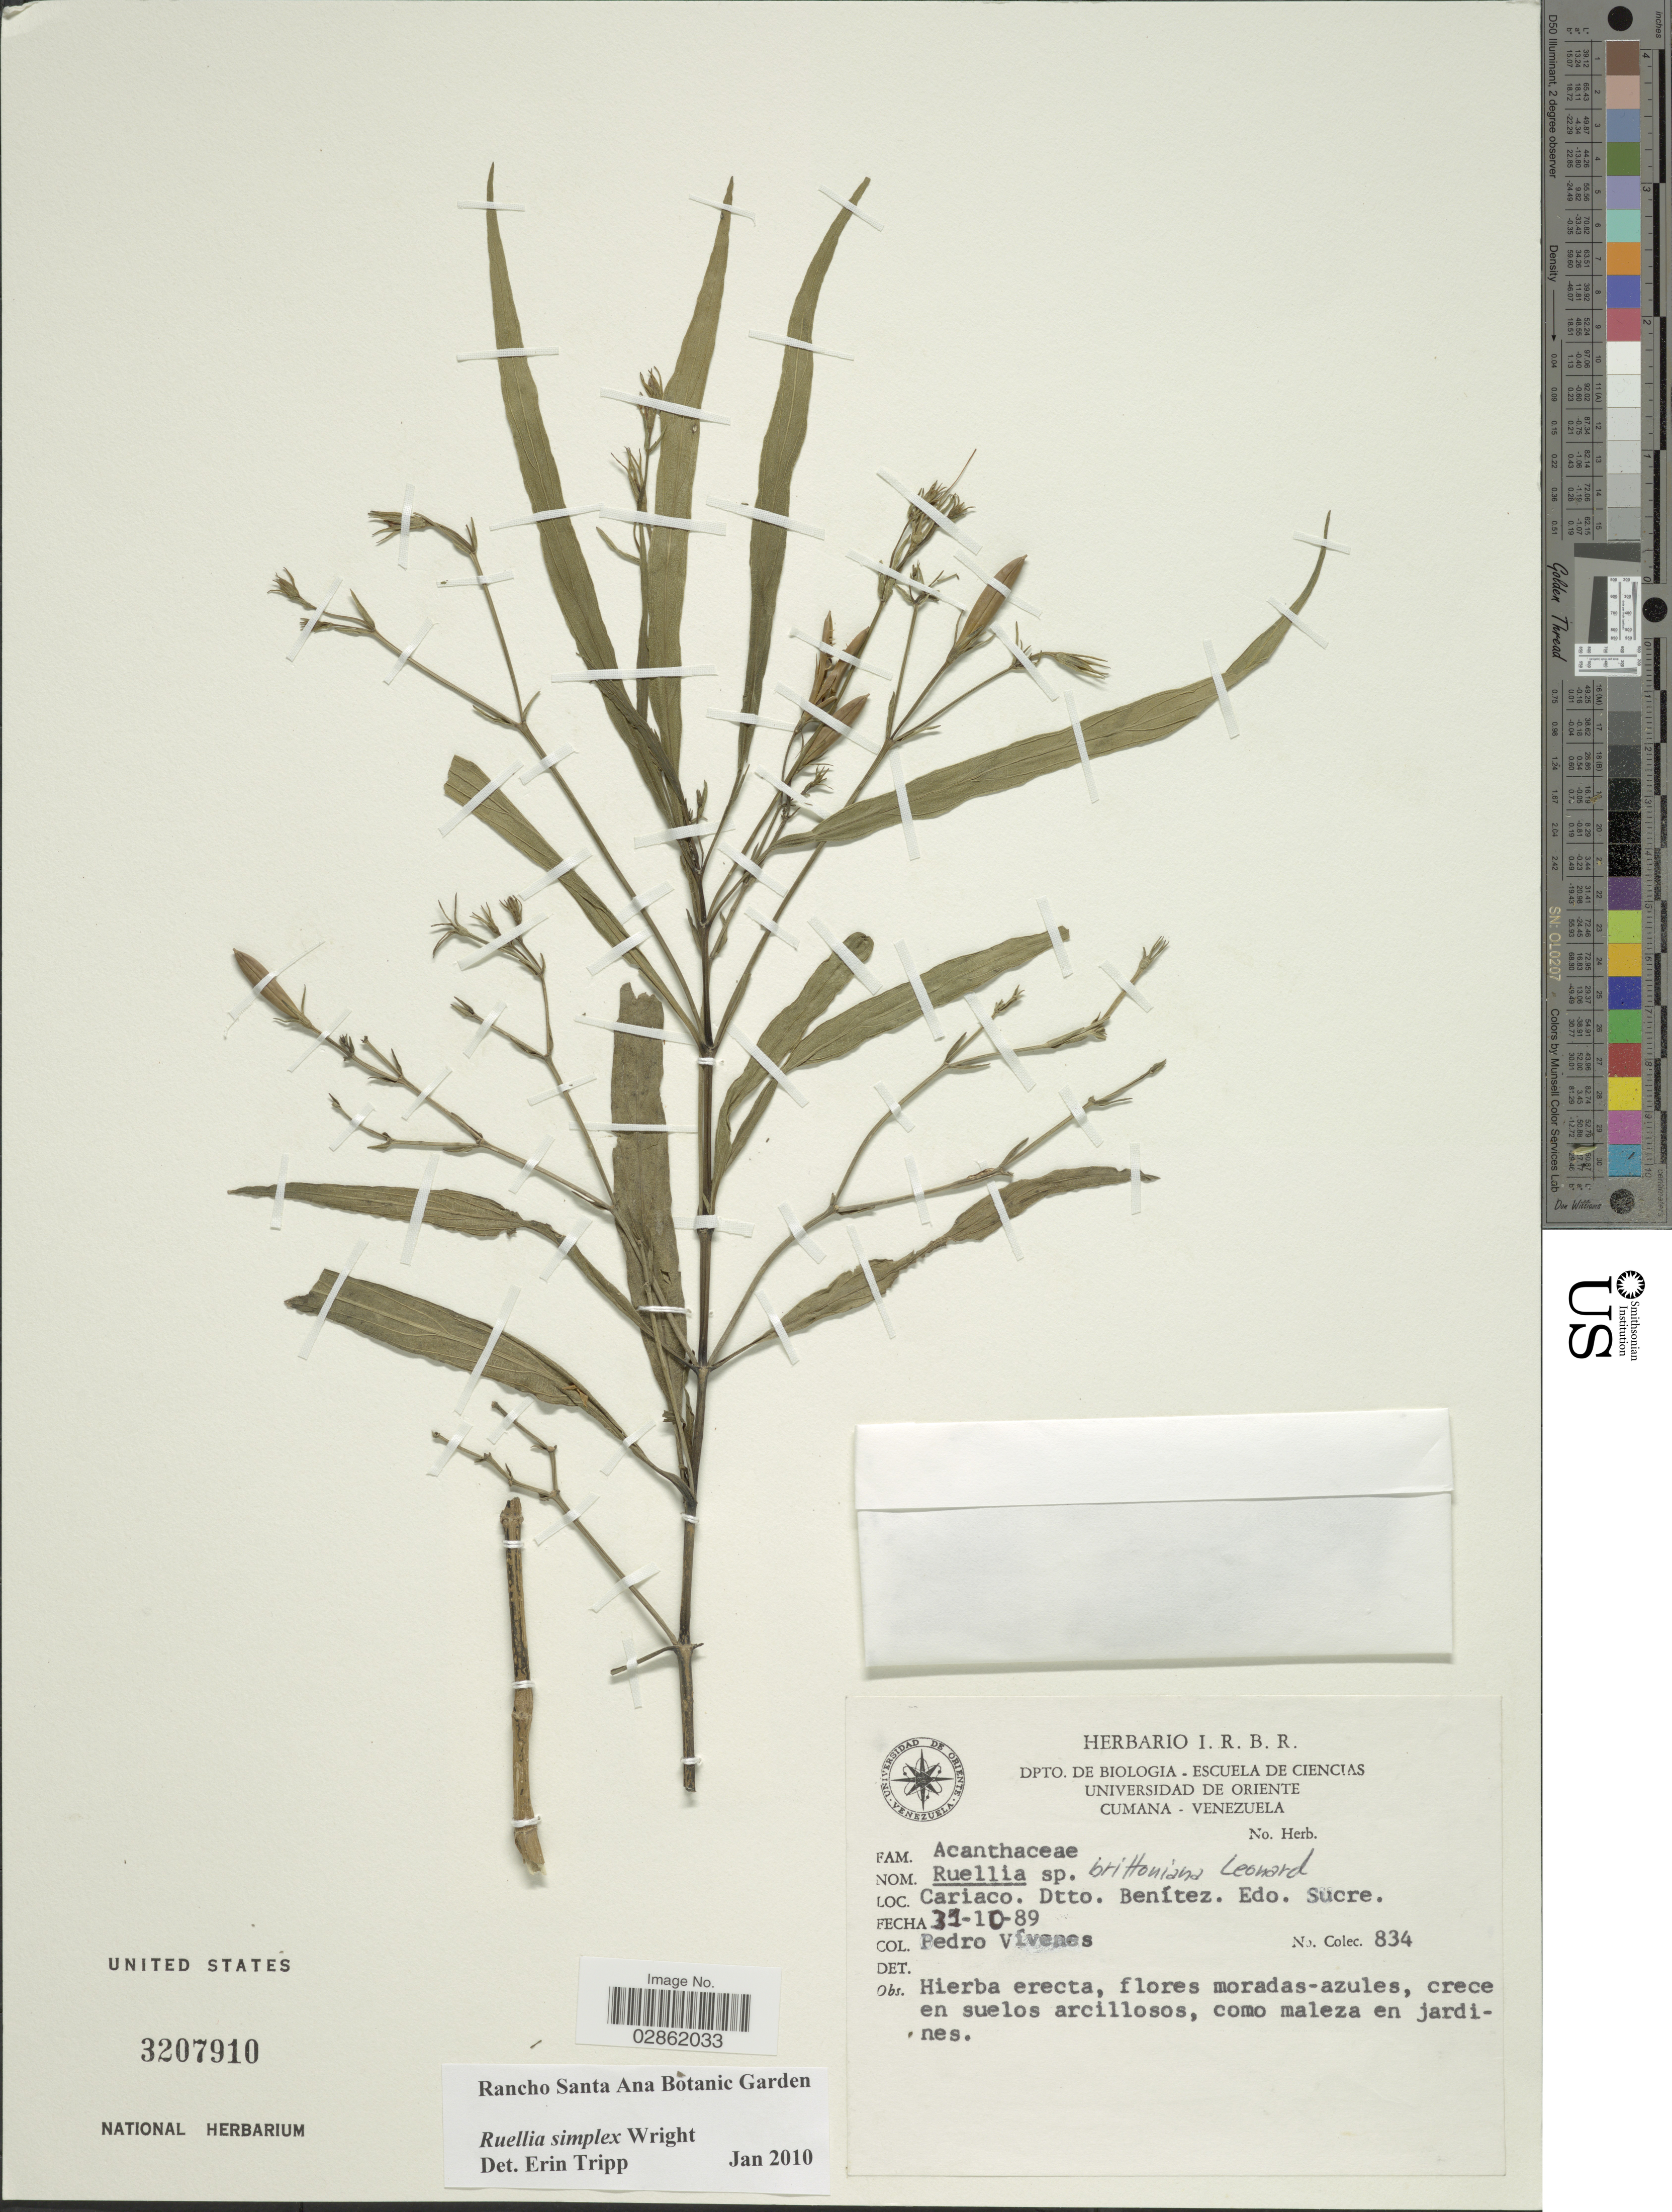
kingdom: Plantae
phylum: Tracheophyta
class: Magnoliopsida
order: Lamiales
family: Acanthaceae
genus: Ruellia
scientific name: Ruellia simplex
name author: C. Wright in Sauvalle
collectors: P. Vivenes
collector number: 834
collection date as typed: Transcribed d/m/y: 31/10/89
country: Venezuela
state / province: Sucre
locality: Cariaco, Dtto. Benítez, Edo. Sucre.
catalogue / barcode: US 3207910